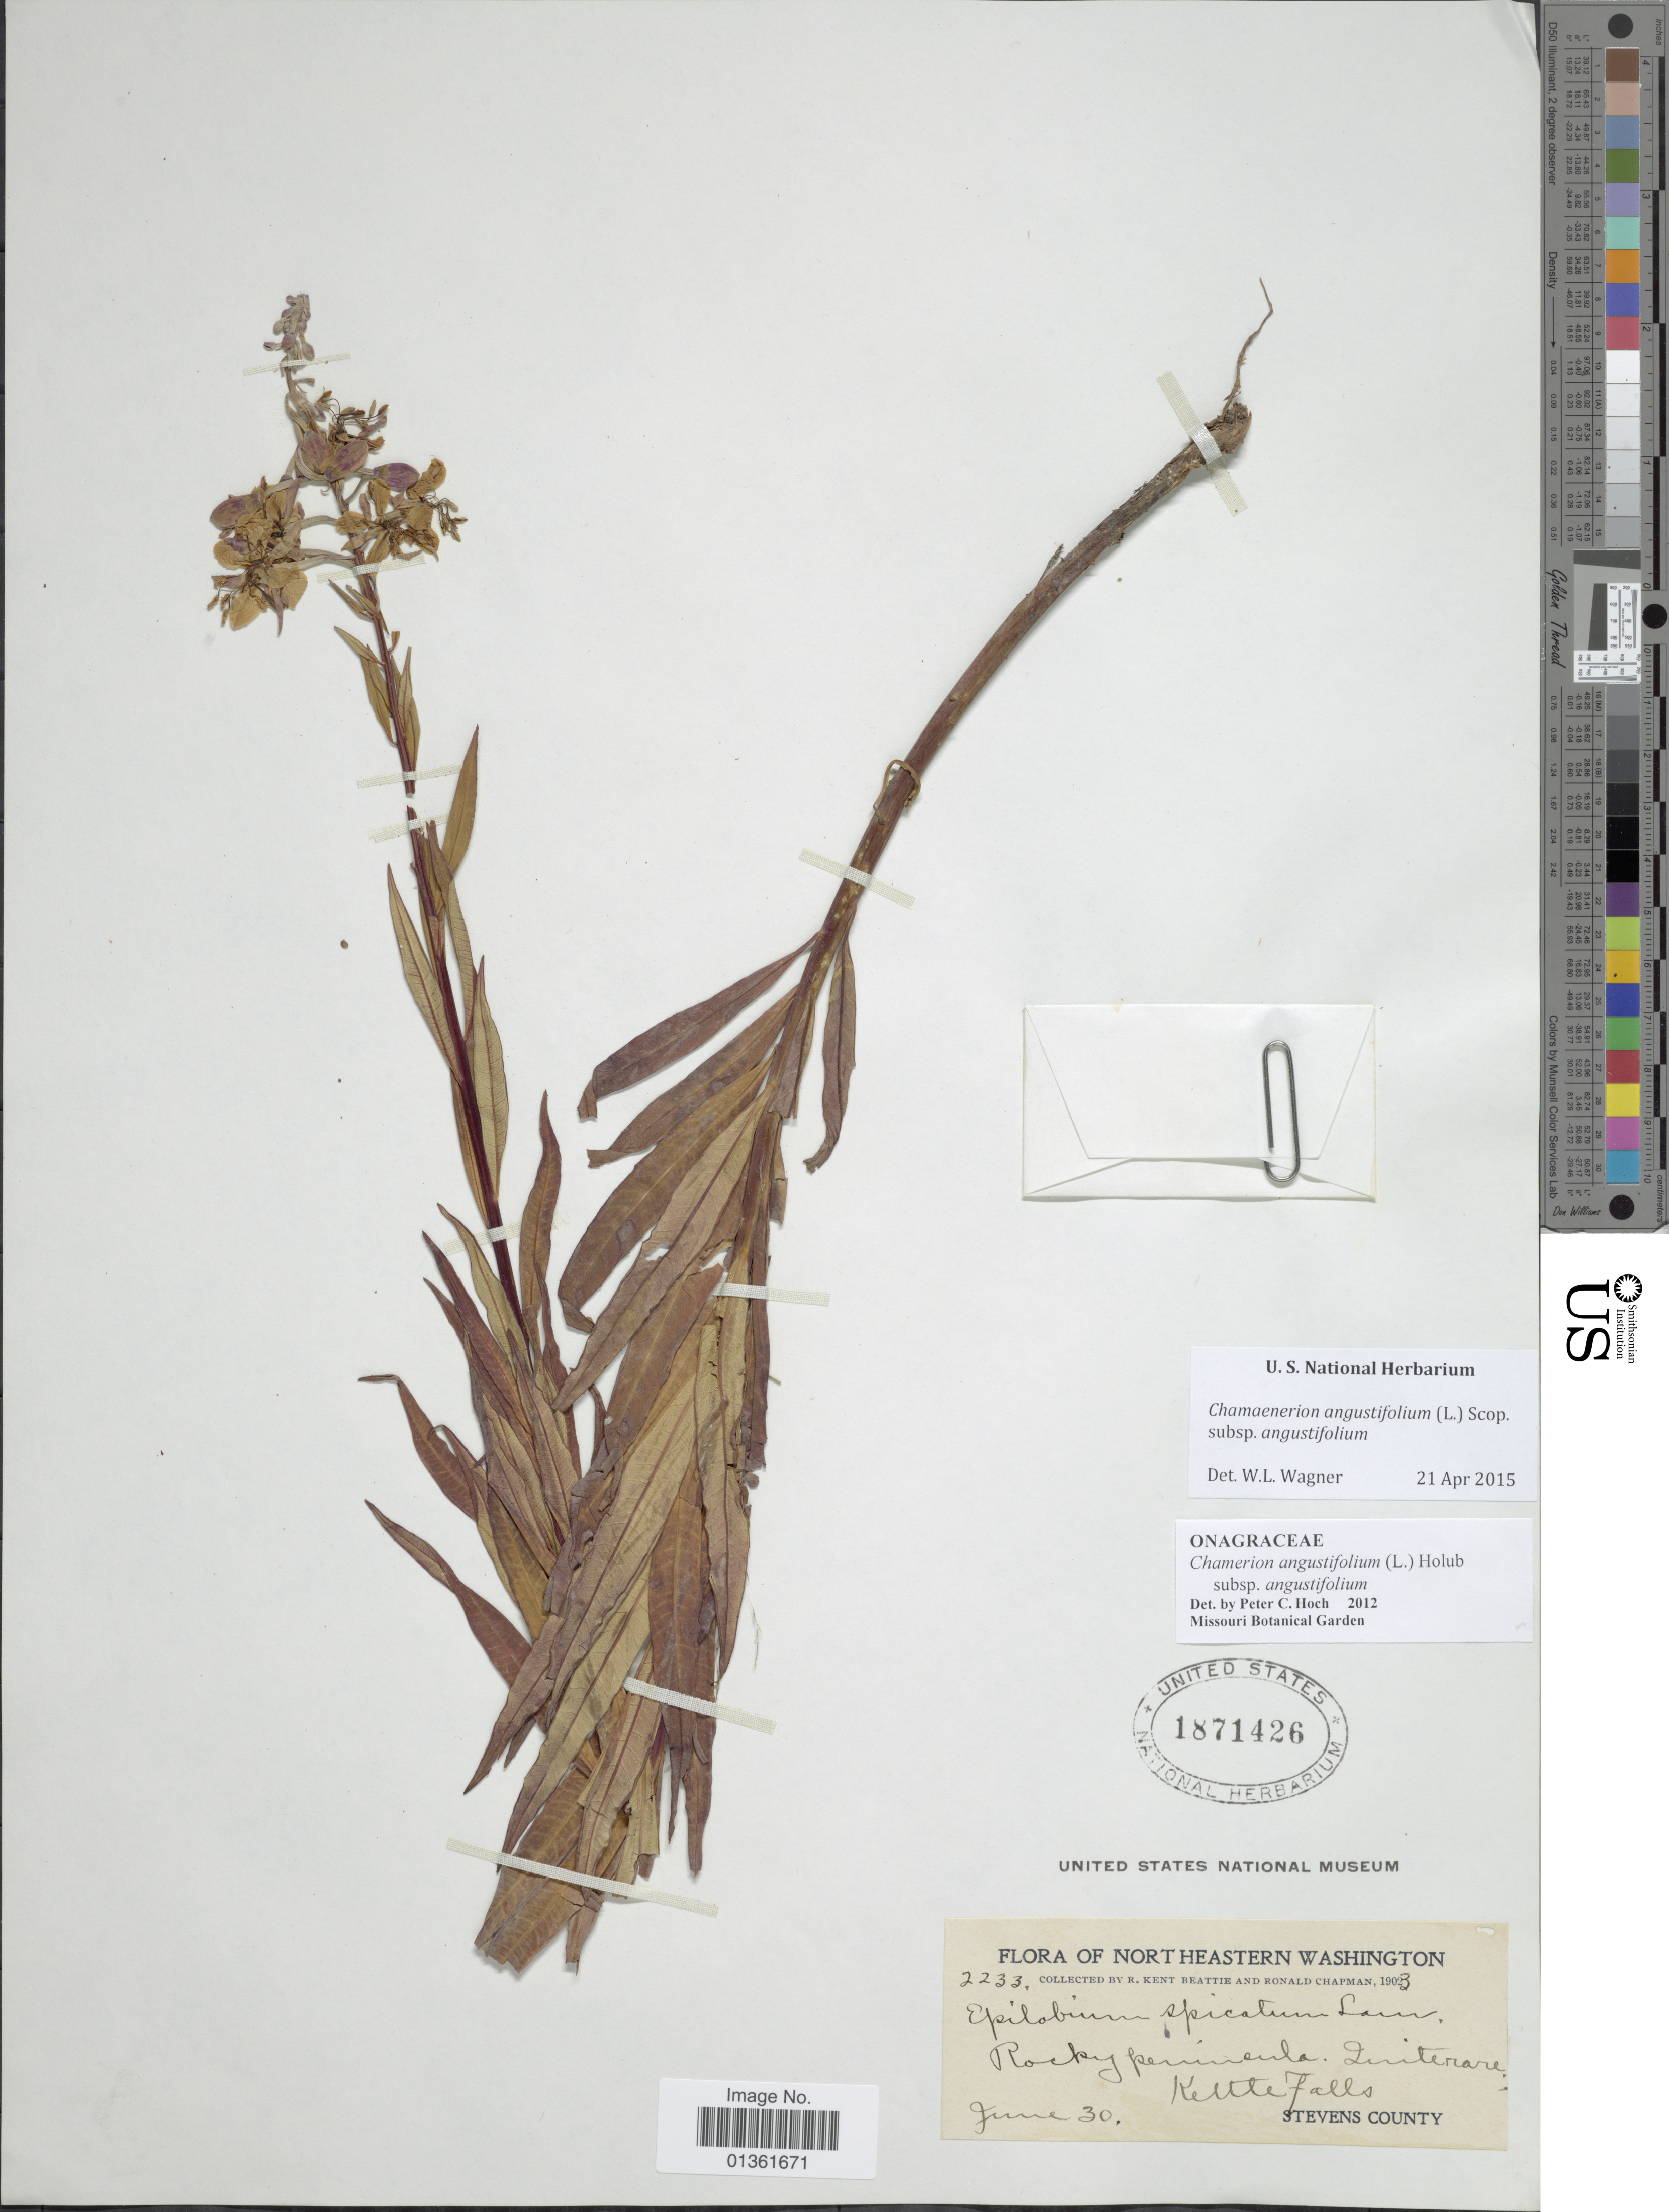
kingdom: Plantae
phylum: Tracheophyta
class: Magnoliopsida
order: Myrtales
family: Onagraceae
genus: Chamaenerion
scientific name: Chamaenerion angustifolium subsp. angustifolium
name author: (L.) Scop.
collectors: R. K. Beattie & R. Chapman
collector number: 2233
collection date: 1903-06-30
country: United States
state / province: Washington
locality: Northeastern Washington. Rocky peninsula. Quite rare, Kettle Falls.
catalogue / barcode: US 1871426